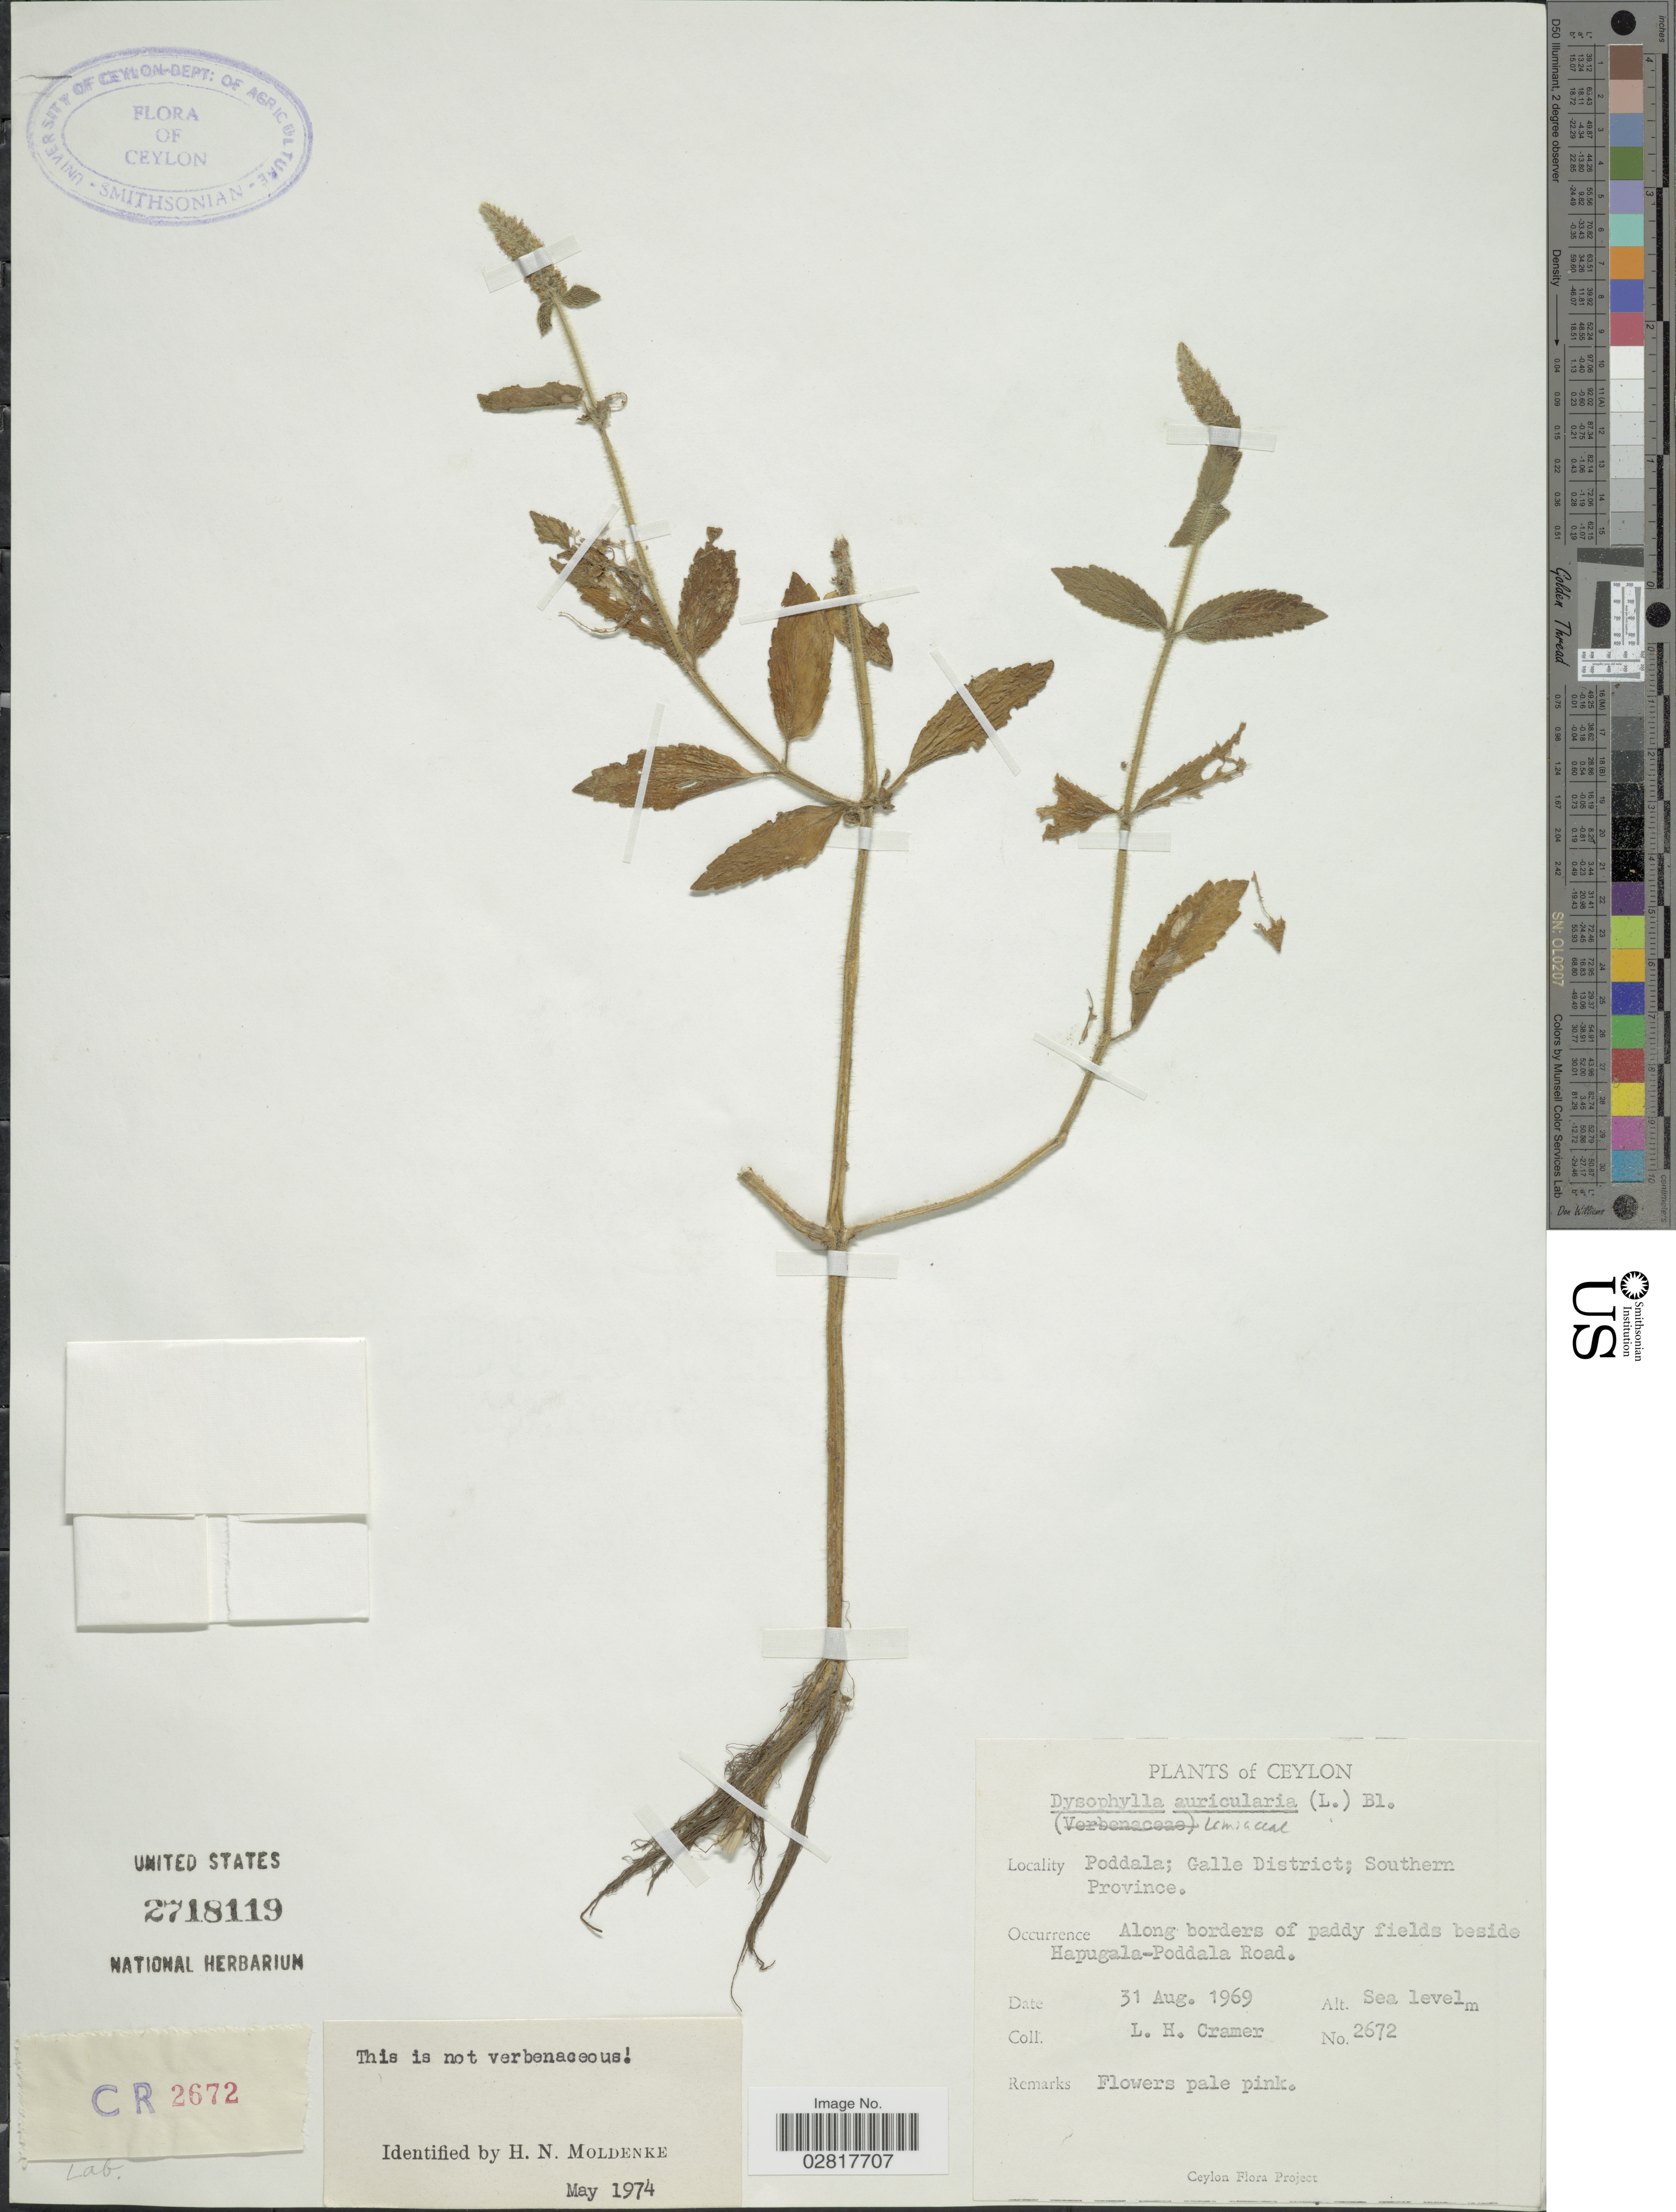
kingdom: Plantae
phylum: Tracheophyta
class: Magnoliopsida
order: Lamiales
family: Lamiaceae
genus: Pogostemon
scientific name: Pogostemon auricularius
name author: (L.) Hassk.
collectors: L. H. Cramer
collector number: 2672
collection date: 1969-08-31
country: Sri Lanka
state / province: Southern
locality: Ceylon. Poddala; Galle District. Along borders of paddy fields beside Hapugala-Poddala Road.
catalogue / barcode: US 2718119